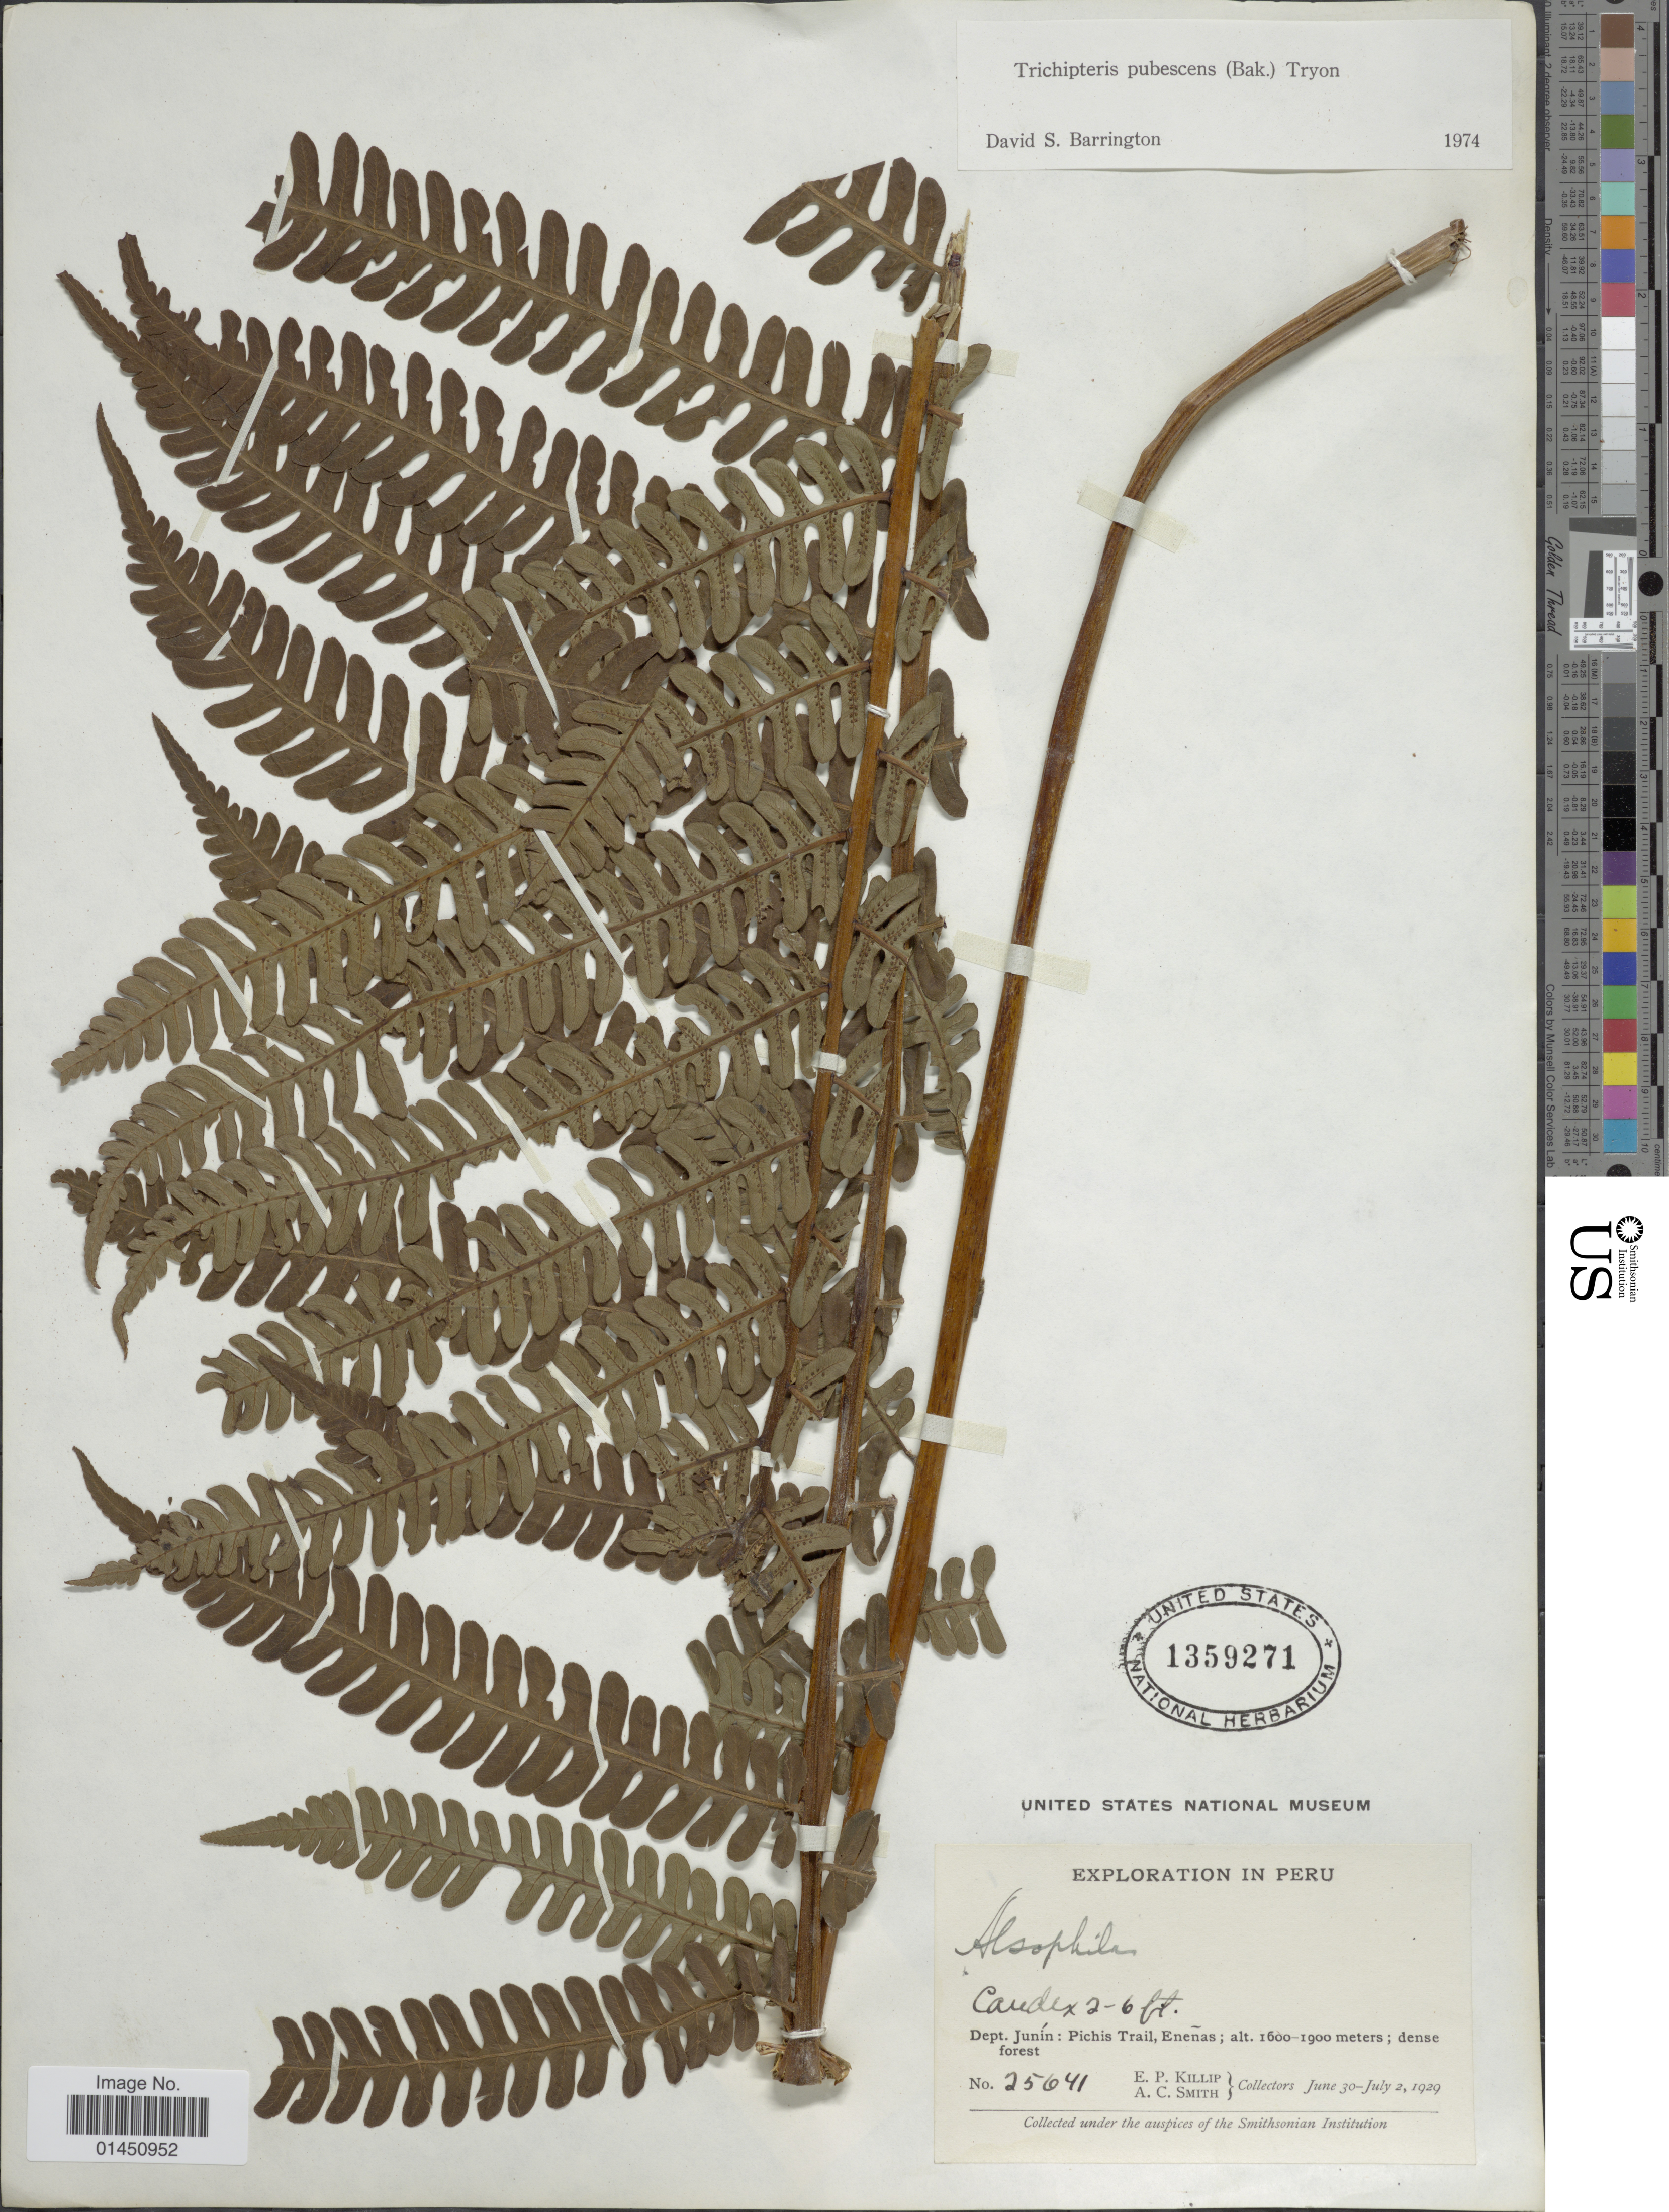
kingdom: Plantae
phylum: Tracheophyta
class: Polypodiopsida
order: Cyatheales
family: Cyatheaceae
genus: Cyathea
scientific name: Cyathea bipinnatifida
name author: (Baker) Domin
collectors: E. P. Killip & A. C. Smith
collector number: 25641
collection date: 1929-06-30/1929-07-02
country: Peru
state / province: Junín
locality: Pichis Trail, Enenas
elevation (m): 1600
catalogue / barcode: US 1359271